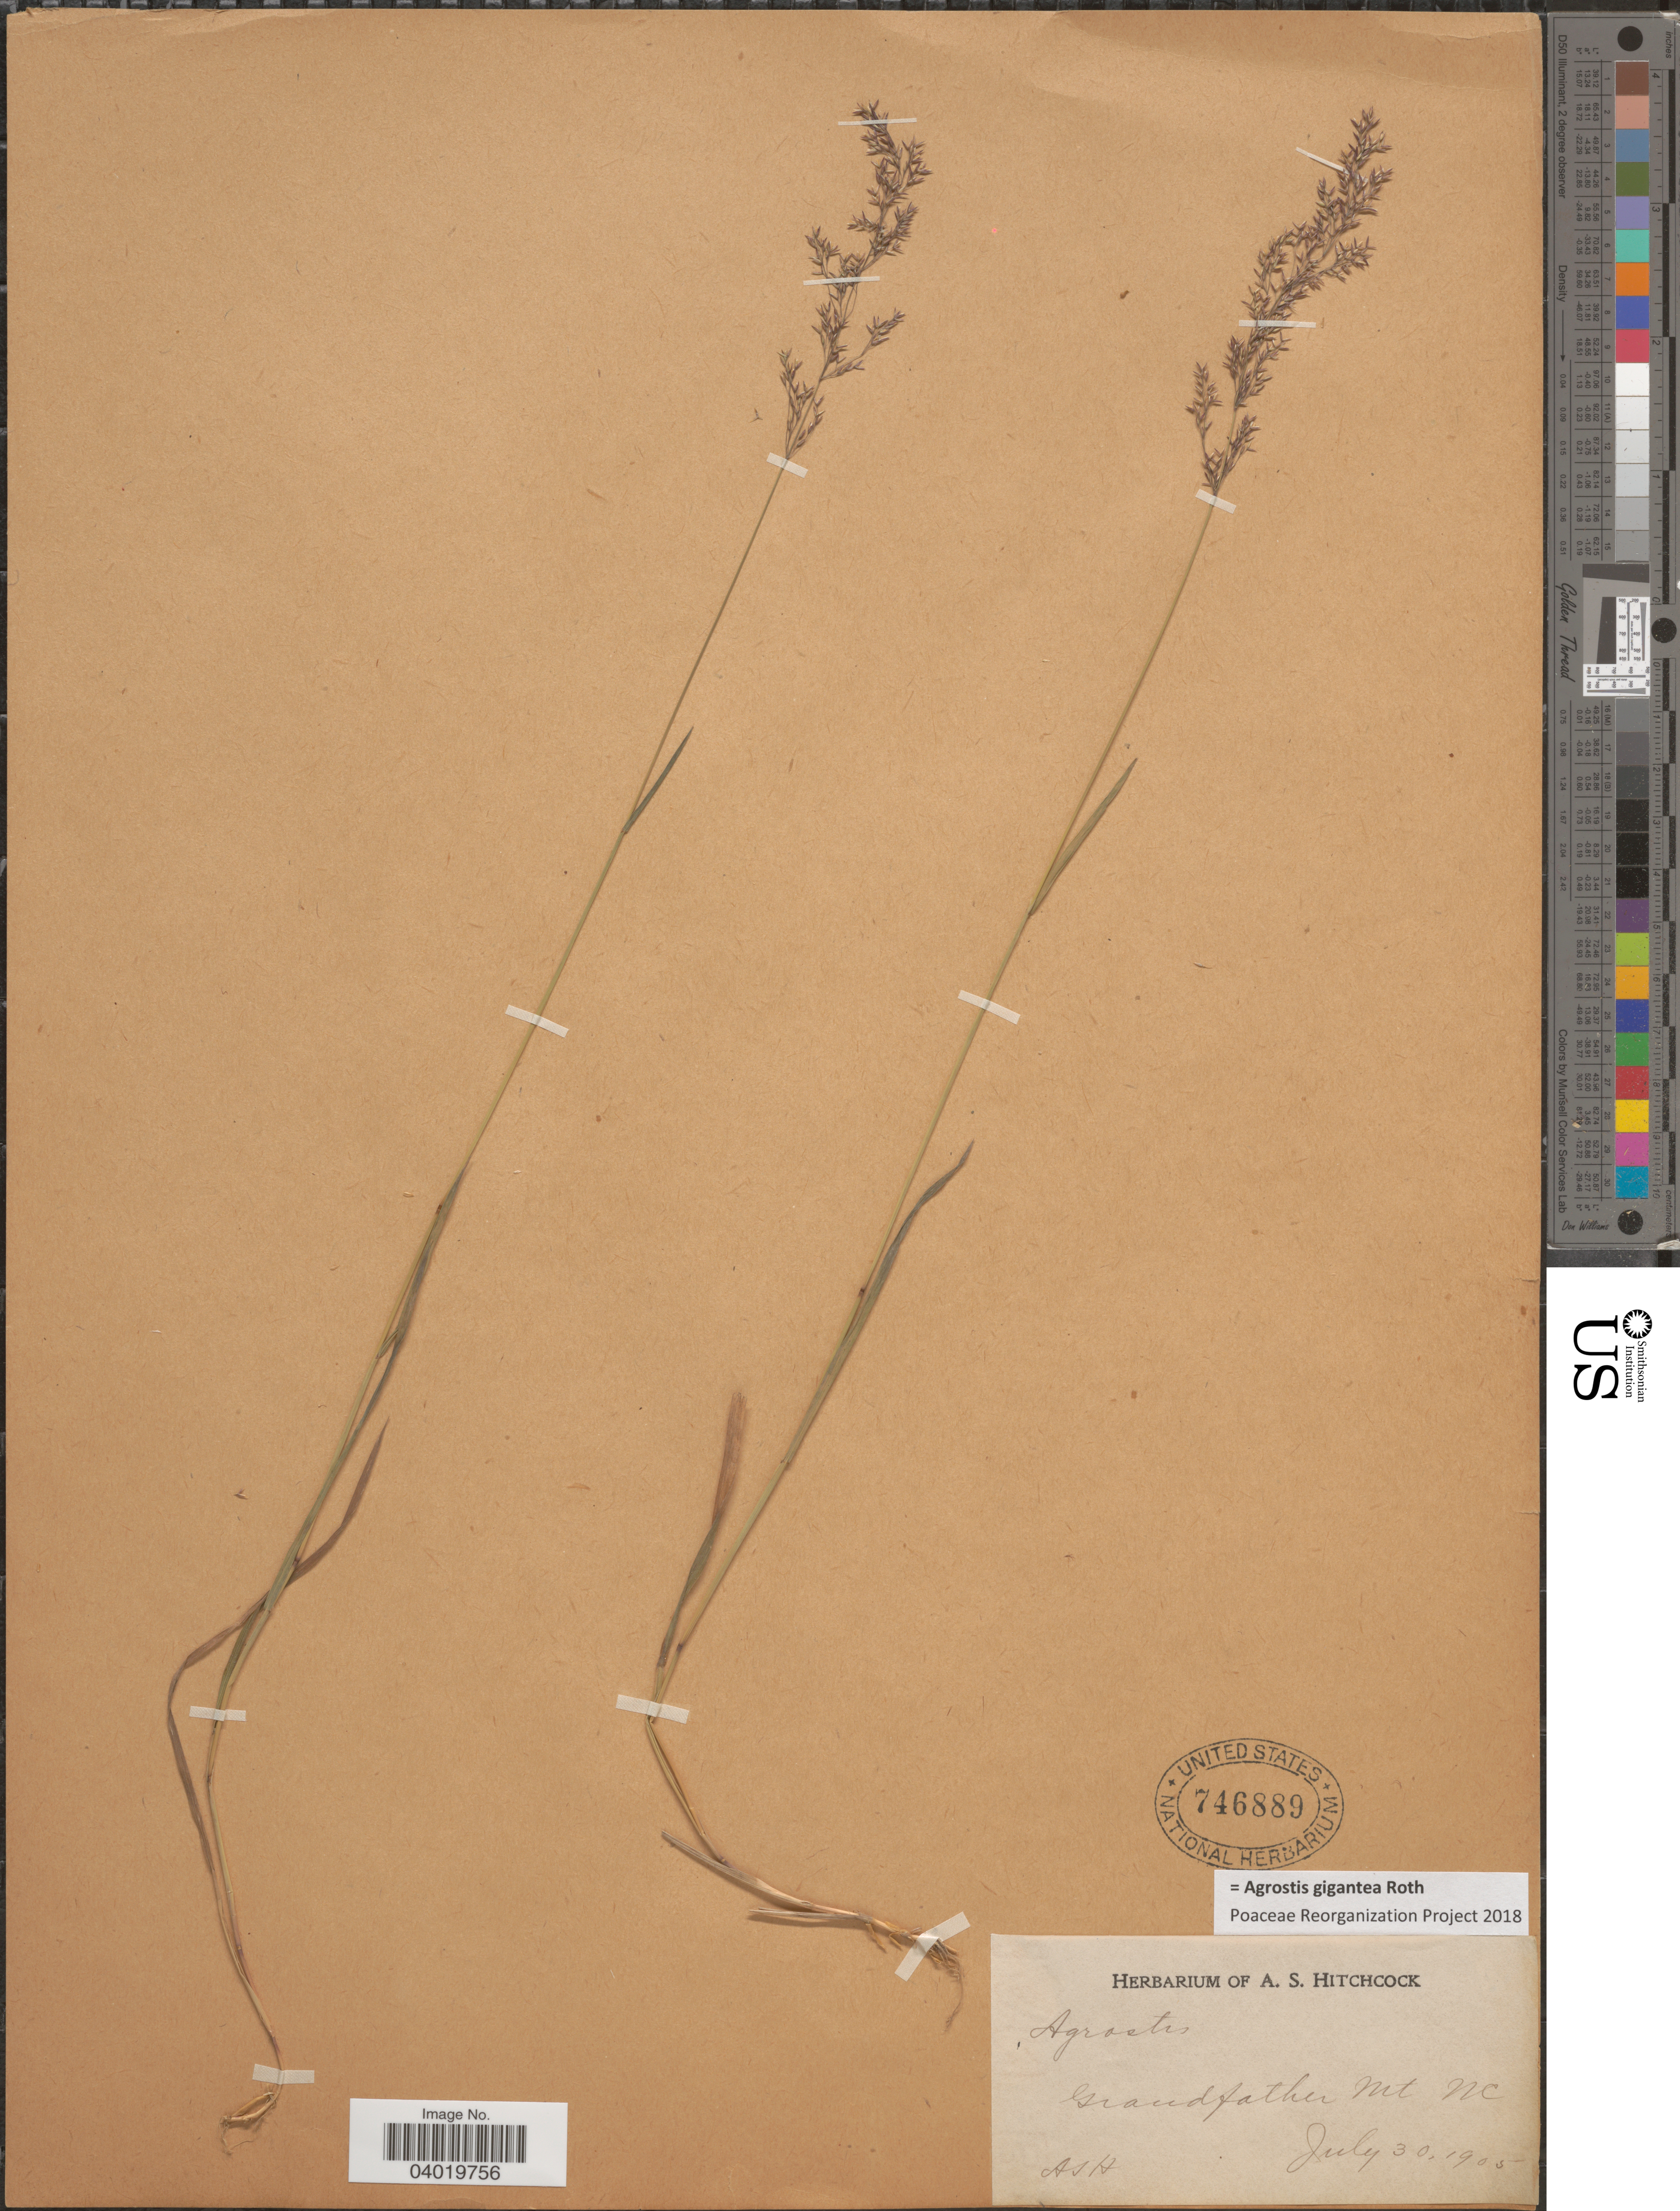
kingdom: Plantae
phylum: Tracheophyta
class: Liliopsida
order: Poales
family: Poaceae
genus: Agrostis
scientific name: Agrostis gigantea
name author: Roth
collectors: A. S. Hitchcock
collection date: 1905-07-30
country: United States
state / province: North Carolina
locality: Grandfather Mt.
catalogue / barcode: US 746889